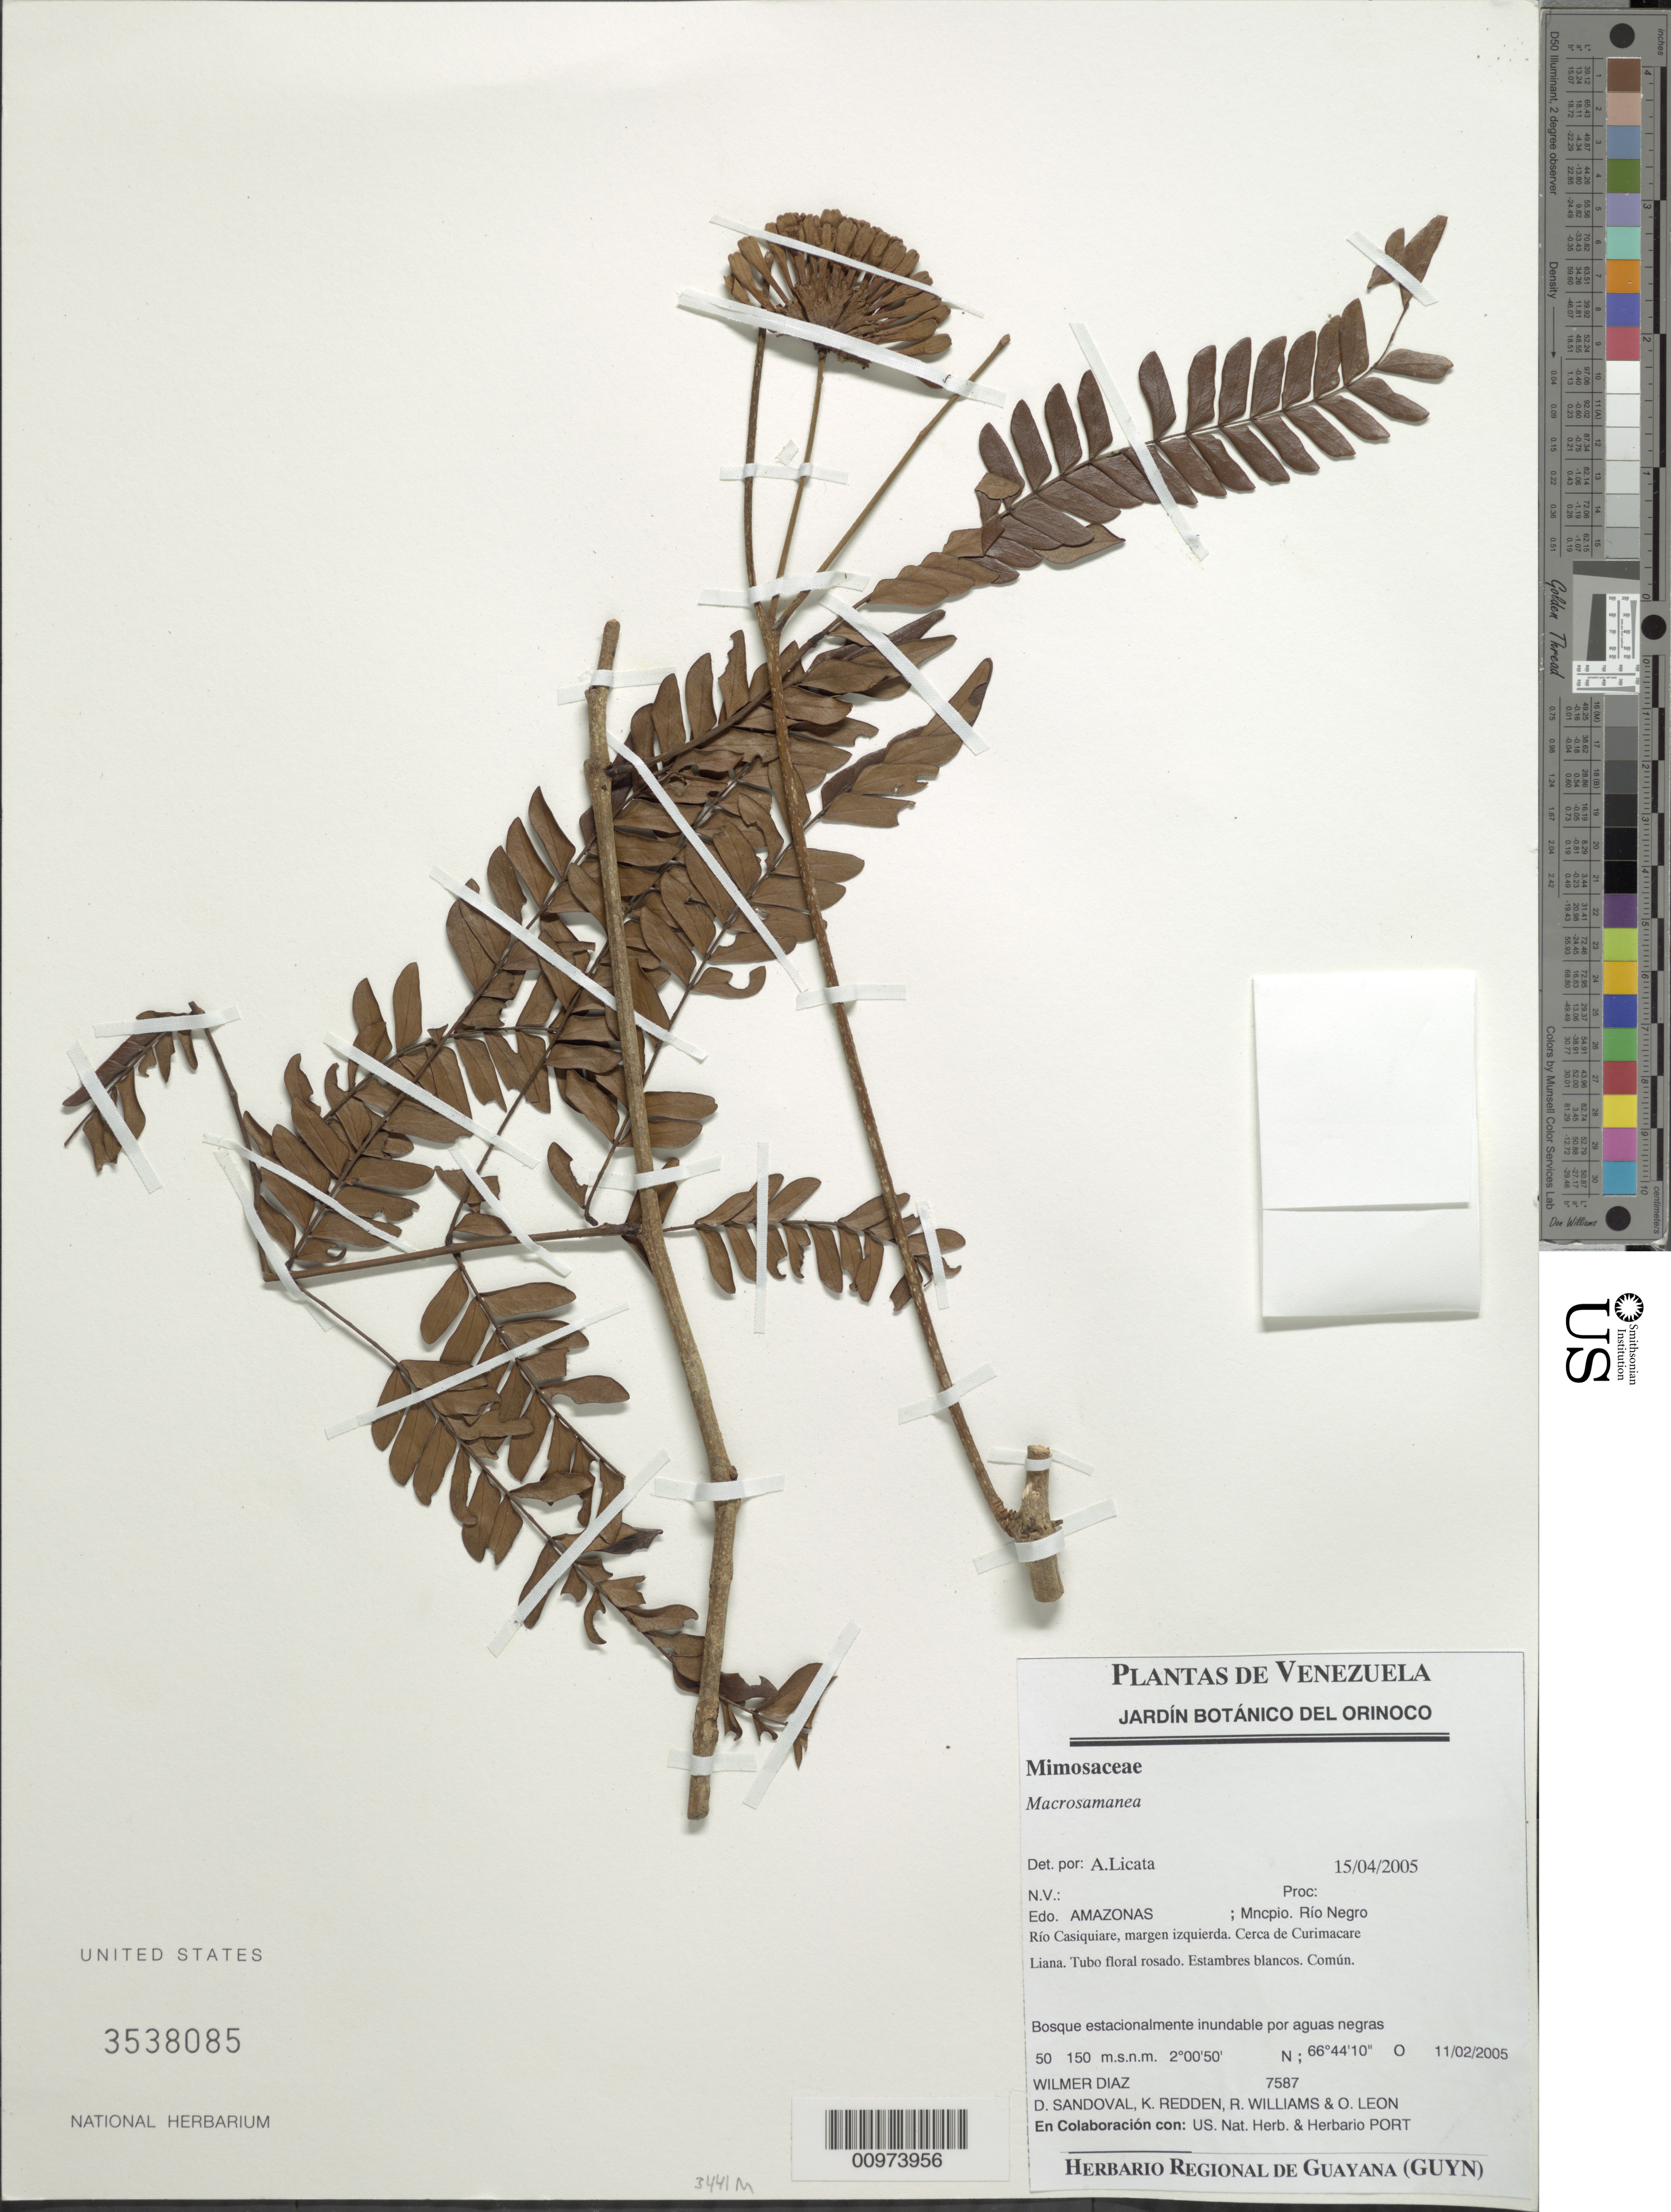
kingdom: Plantae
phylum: Tracheophyta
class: Magnoliopsida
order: Fabales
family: Fabaceae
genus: Macrosamanea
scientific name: Macrosamanea sp.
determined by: Licata, A., (PORT), Univ. Nac. Exp. de los Llanos Ezequiel Zamora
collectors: W. Díaz P., D. Sandoval, K. M. Redden, R. Williams & O. León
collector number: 7587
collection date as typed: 11-Feb-05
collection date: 2005-02-11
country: Venezuela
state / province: Amazonas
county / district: Río Negro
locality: Río Casiquaire, margen izquierda, cerca de Curimacare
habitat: Bosque estacionalmente inundable por aguas negras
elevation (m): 50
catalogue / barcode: US 3538085